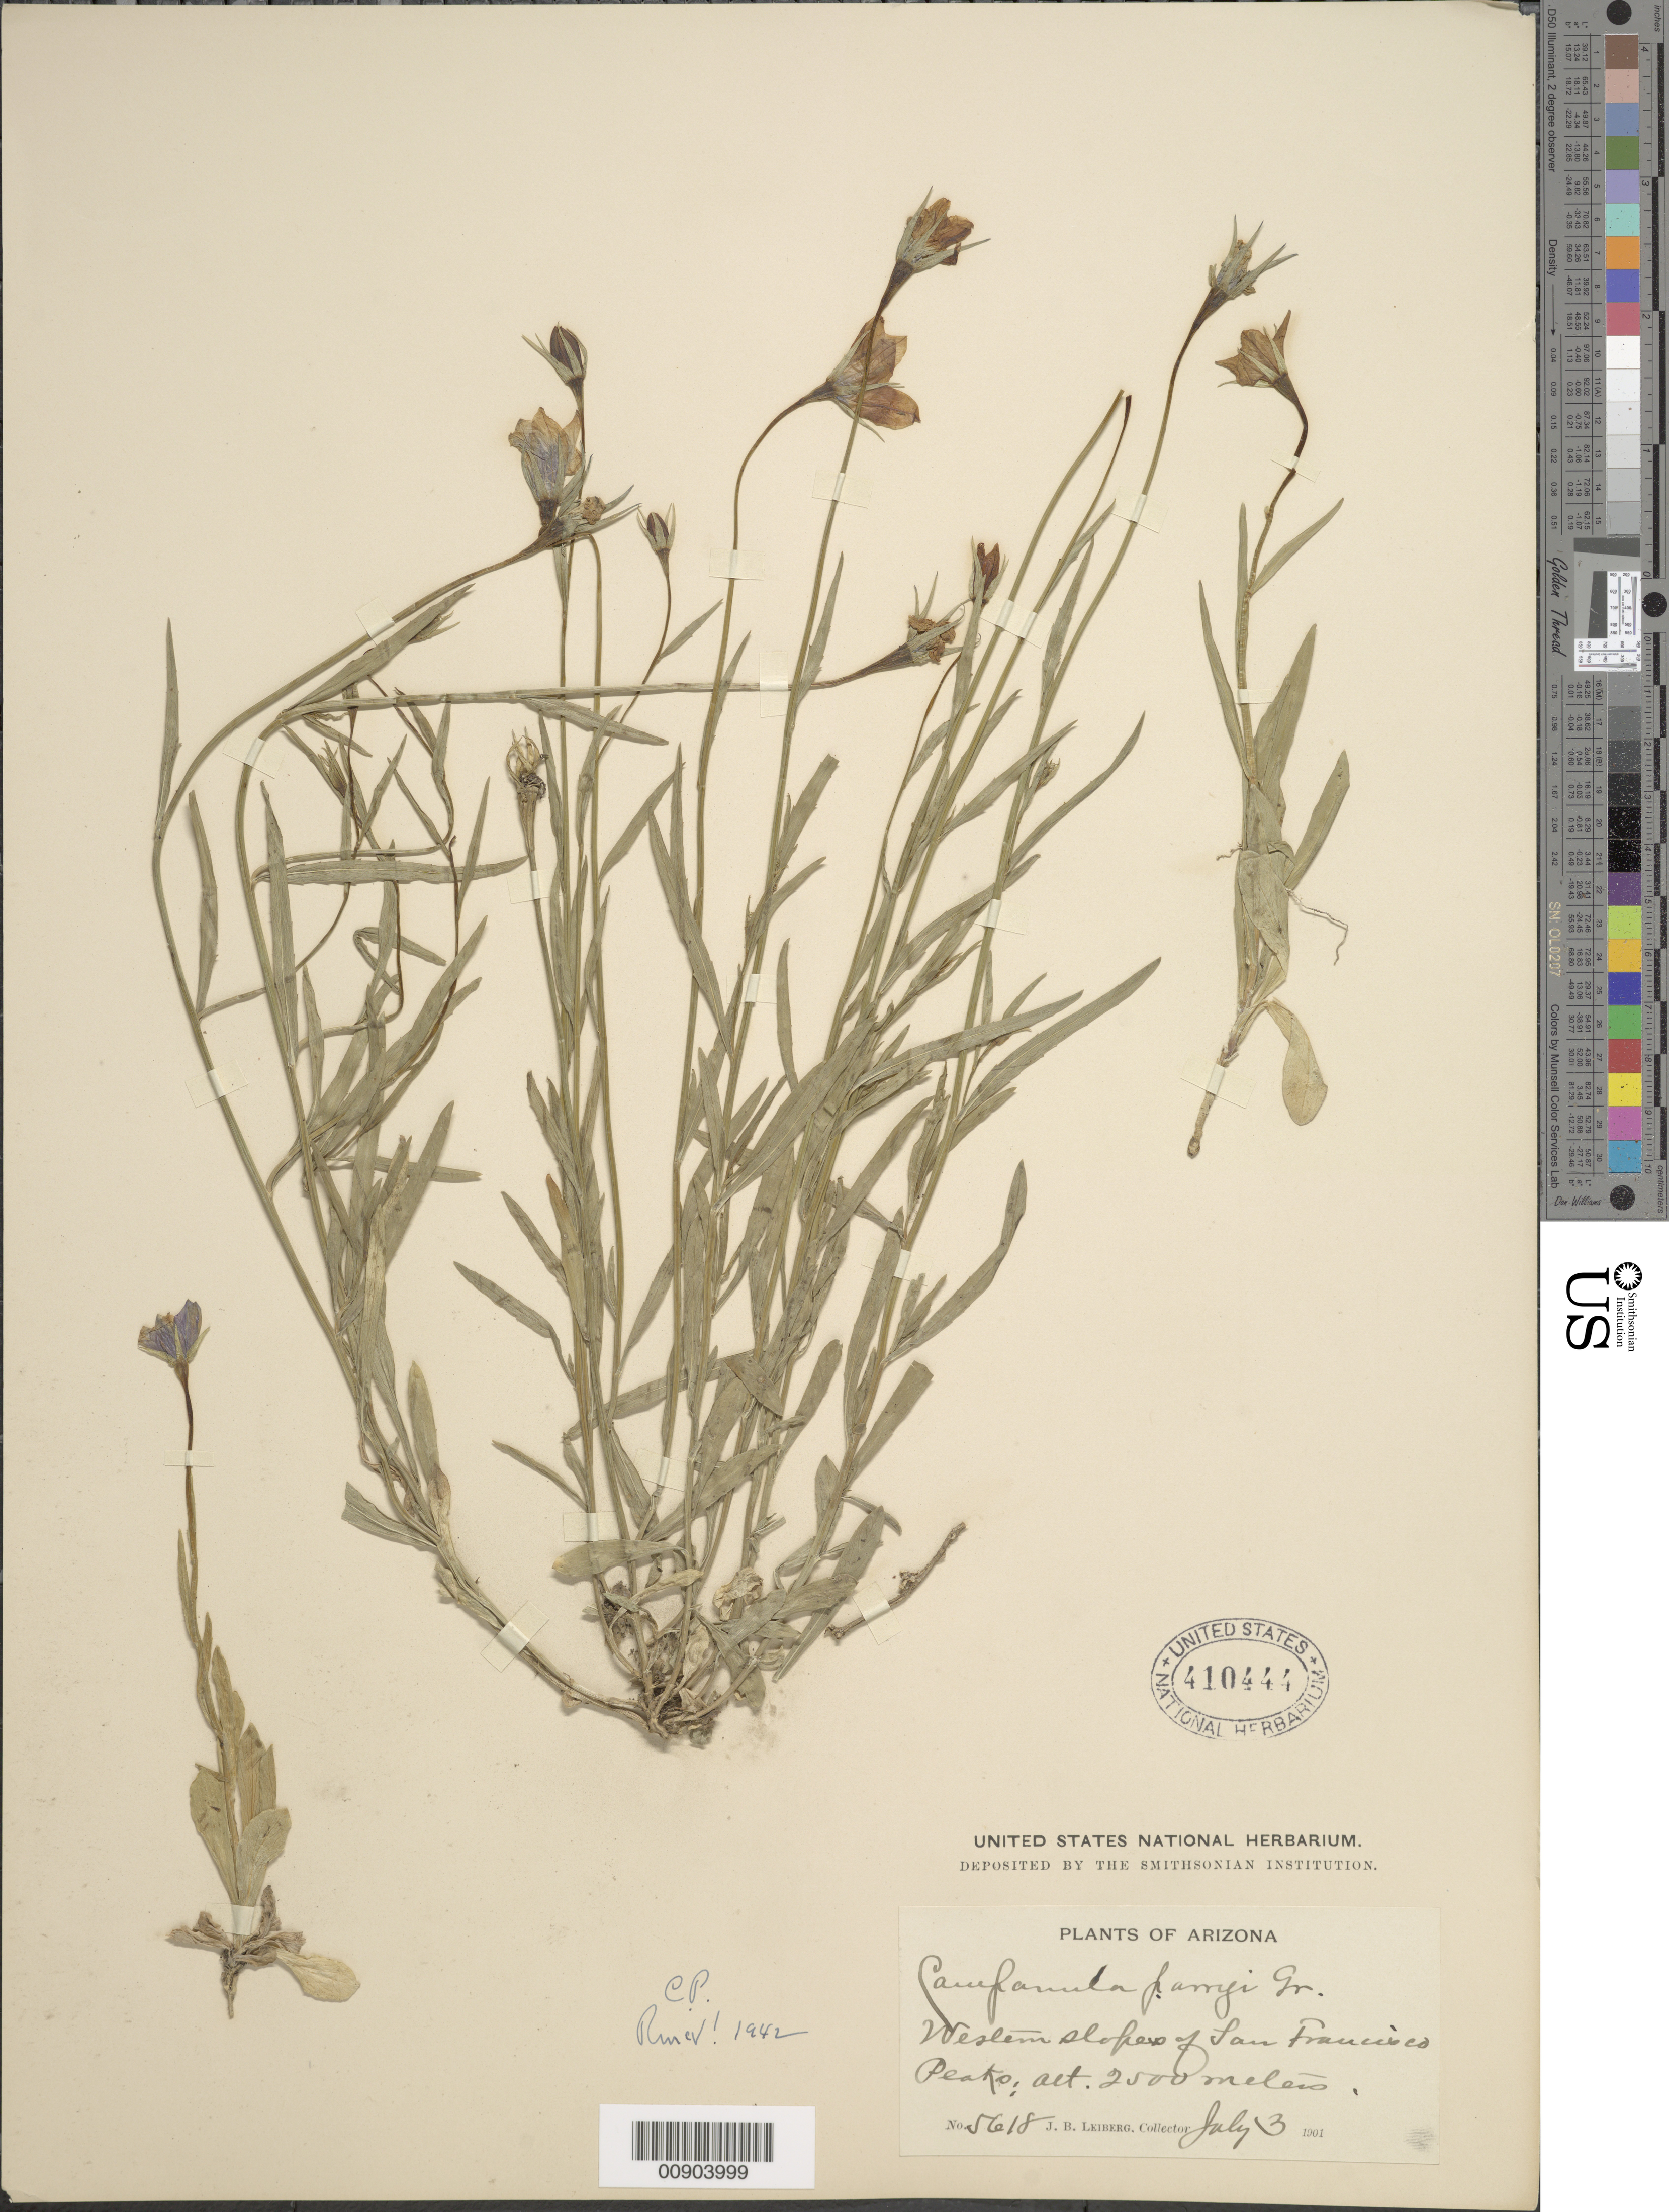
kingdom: Plantae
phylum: Tracheophyta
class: Magnoliopsida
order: Asterales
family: Campanulaceae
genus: Campanula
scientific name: Campanula parryi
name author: A. Gray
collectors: J. Leiberg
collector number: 5618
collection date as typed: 03 Jul 1901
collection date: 1901-07-03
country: United States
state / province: Arizona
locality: Western slopes of San Francisco Peaks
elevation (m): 2500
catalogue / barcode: US 410444